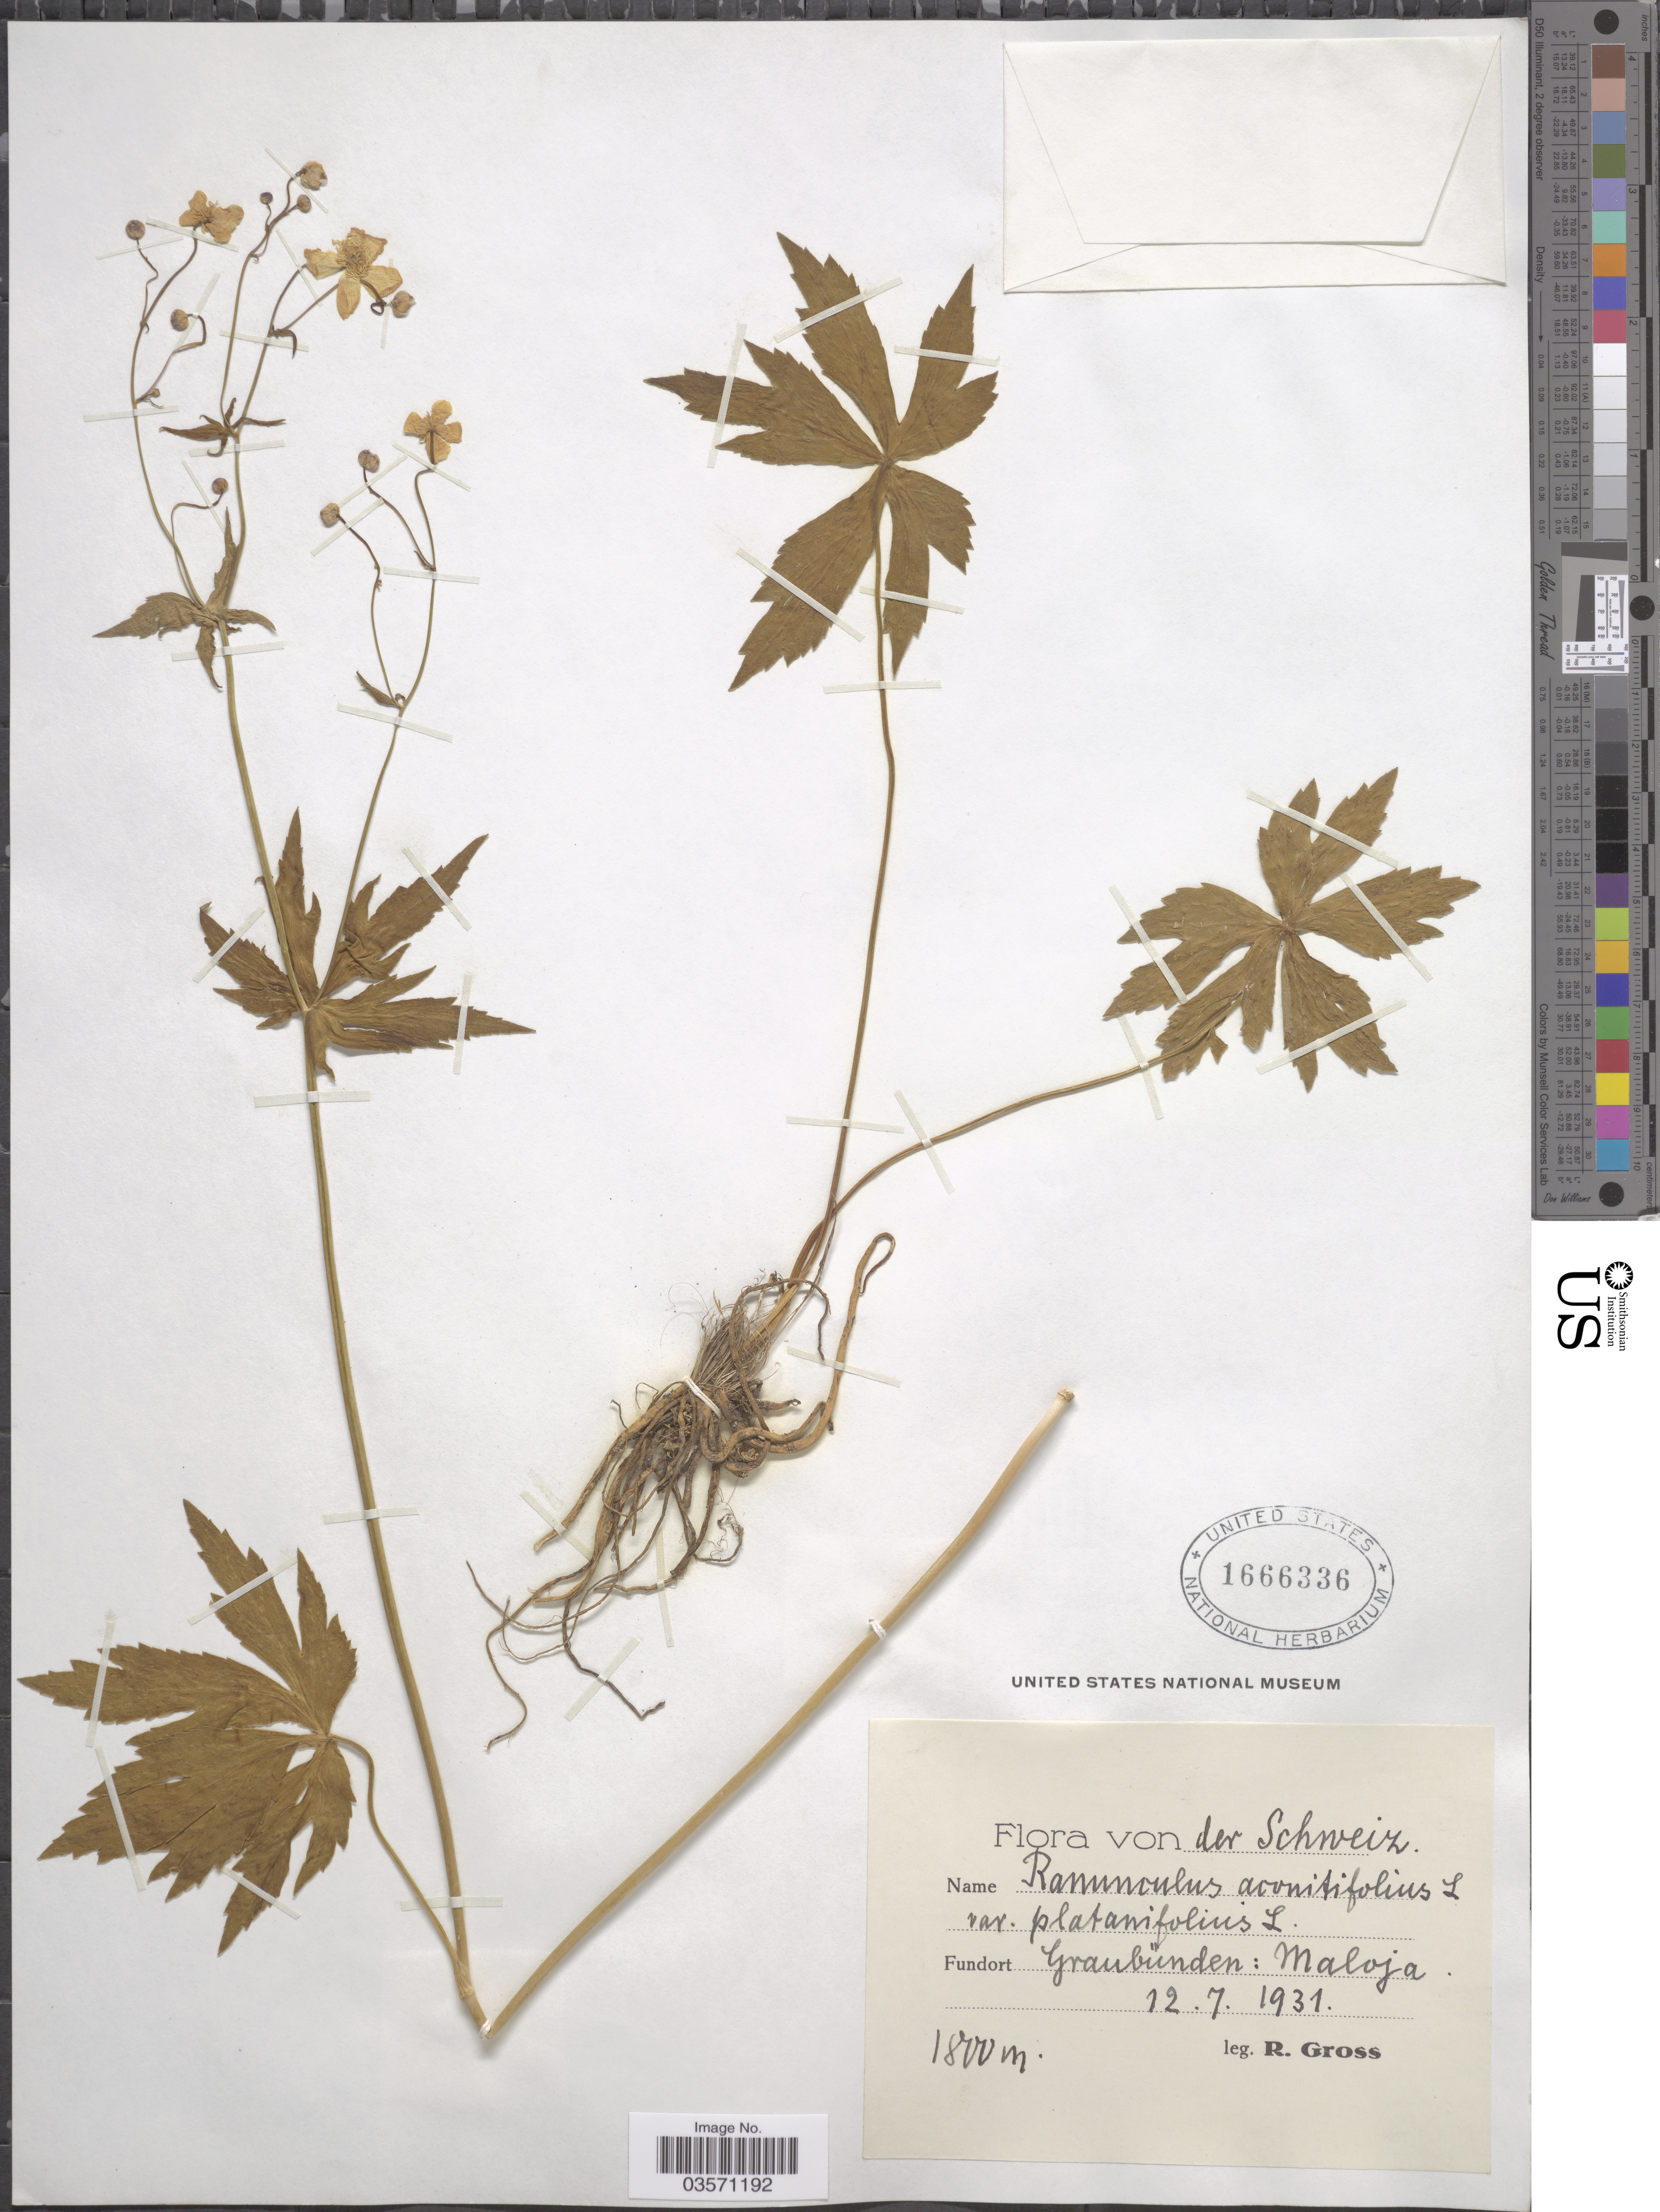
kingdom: Plantae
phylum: Tracheophyta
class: Magnoliopsida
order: Ranunculales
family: Ranunculaceae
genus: Ranunculus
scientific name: Ranunculus aconitifolius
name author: L.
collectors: R. Gross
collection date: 1931-07-12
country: Switzerland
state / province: Graubunden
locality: Schweiz. Maloja.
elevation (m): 1800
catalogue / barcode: US 1666336